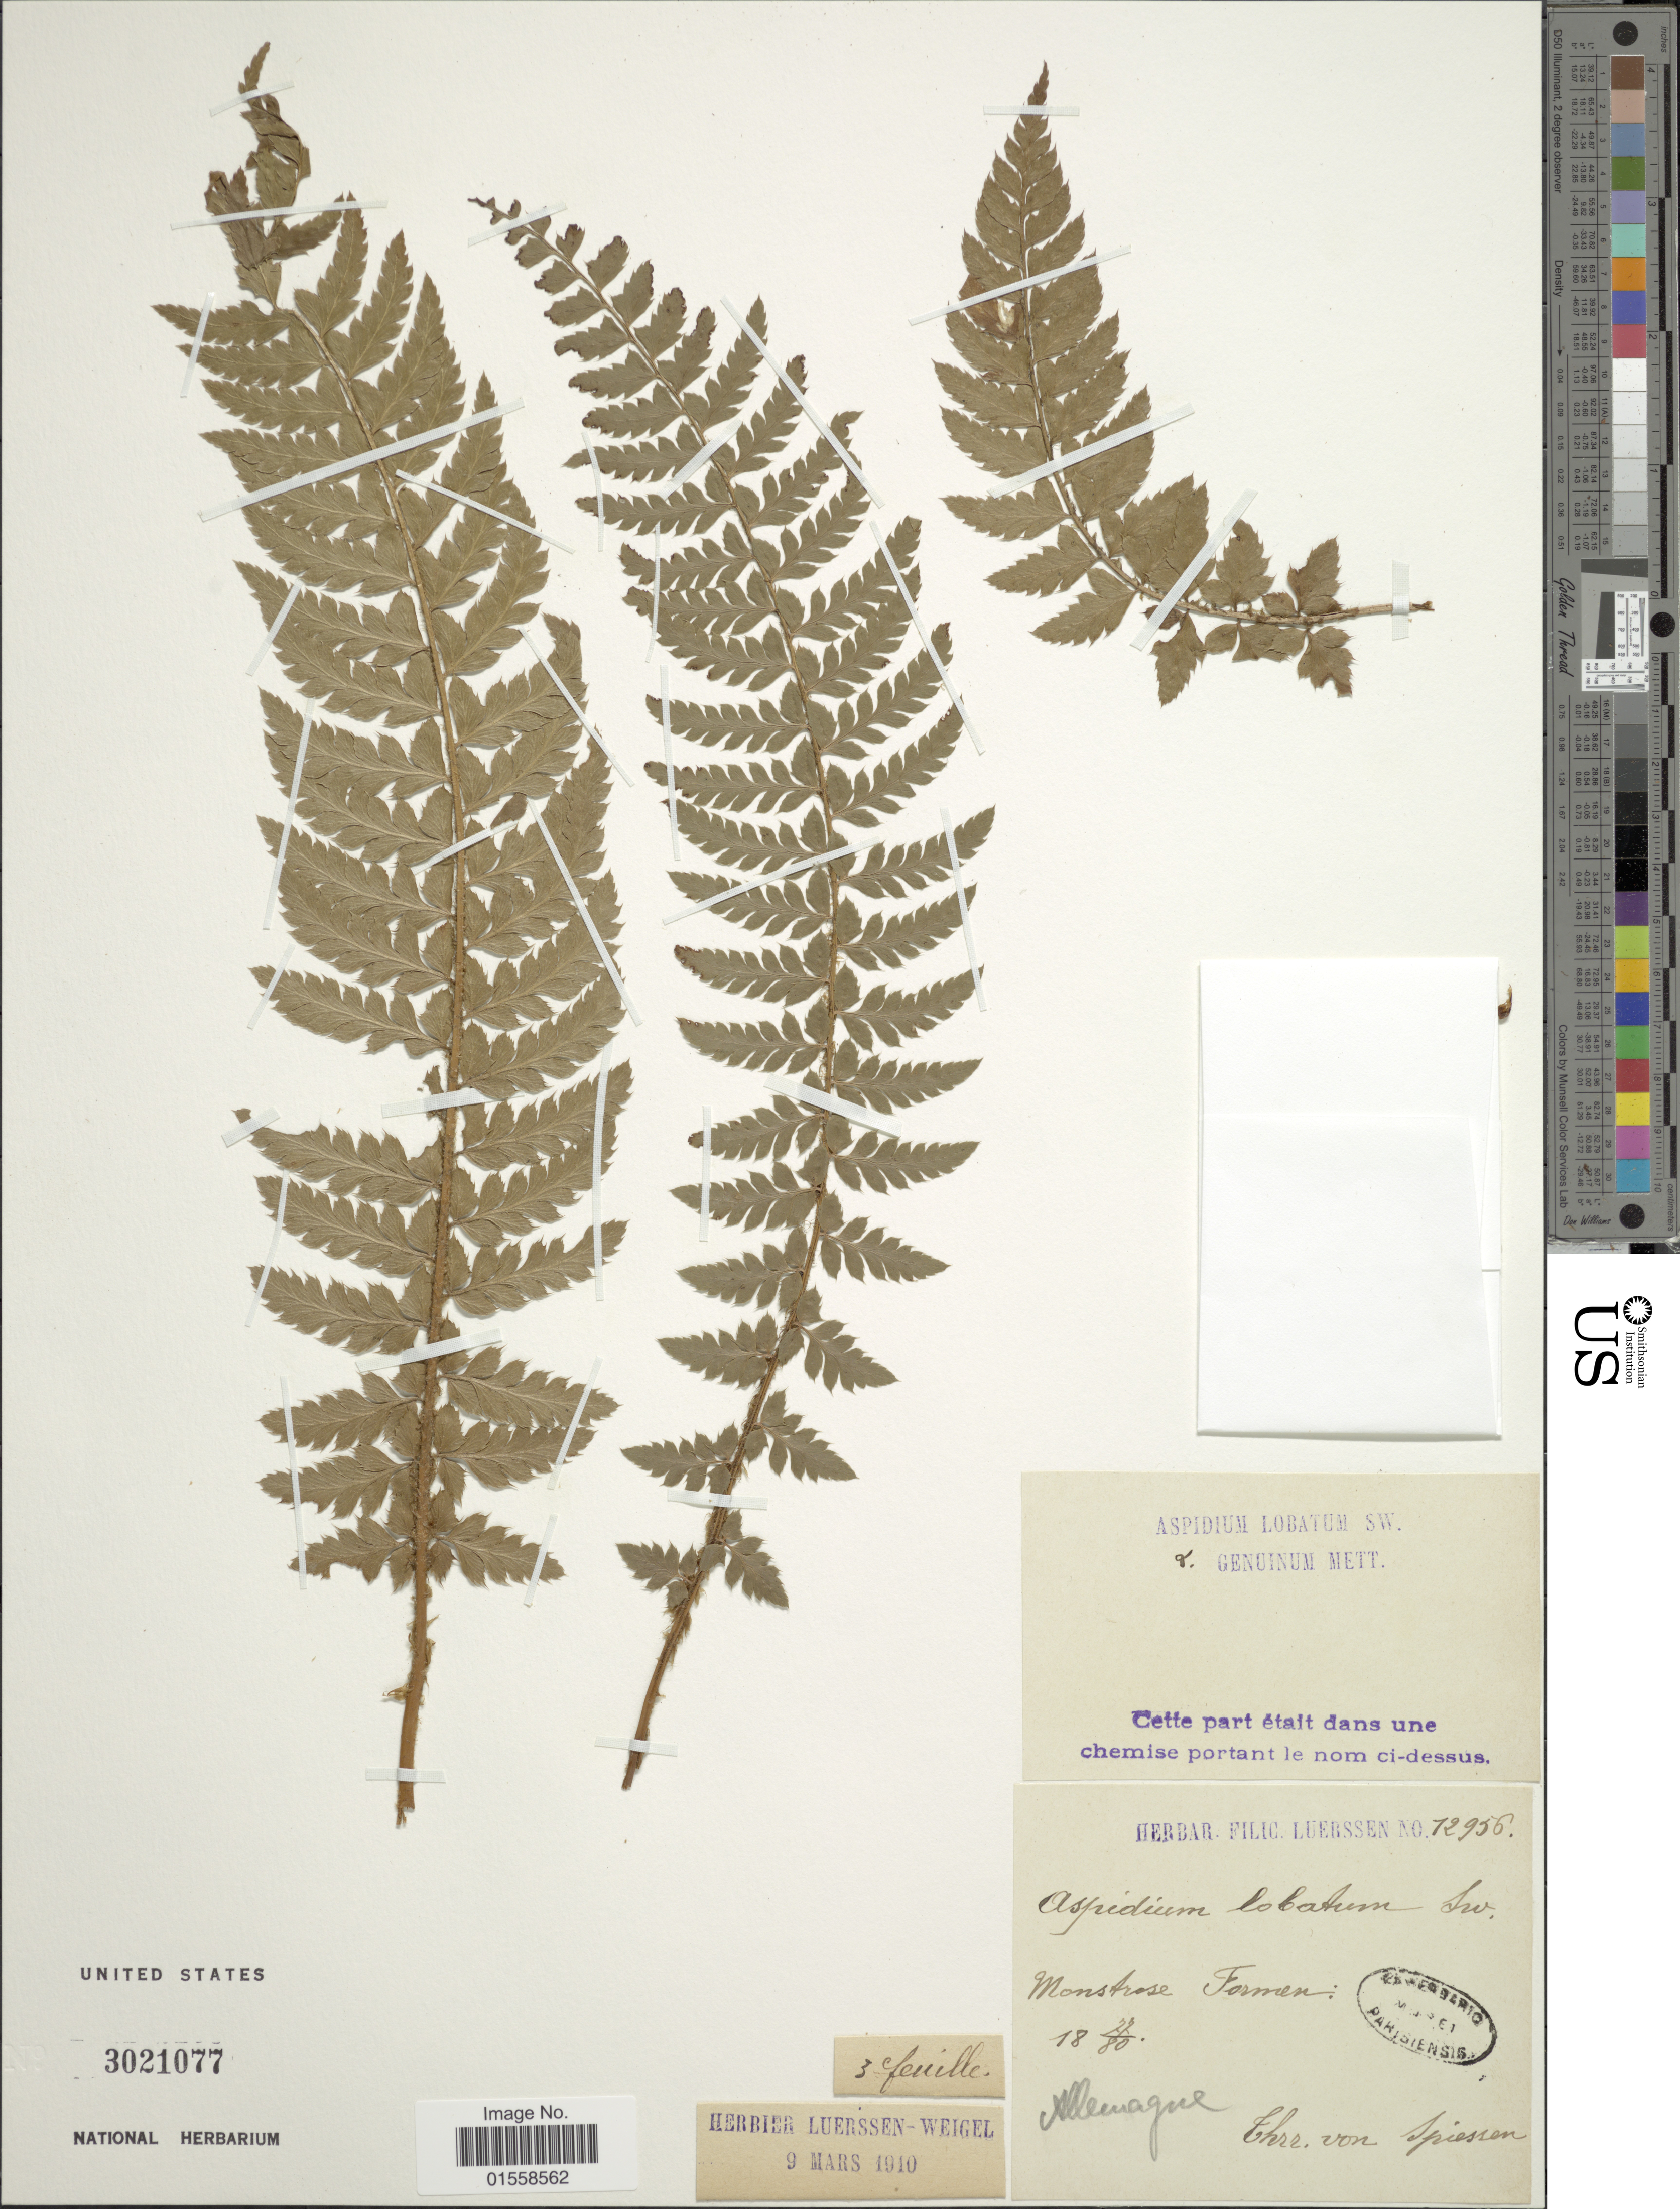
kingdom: Plantae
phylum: Tracheophyta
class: Polypodiopsida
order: Polypodiales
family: Dryopteridaceae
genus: Polystichum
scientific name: Polystichum aculeatum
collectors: T. Spiessen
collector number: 12956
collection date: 1877/1880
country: Germany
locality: Monstrose Formen.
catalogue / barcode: US 3021077